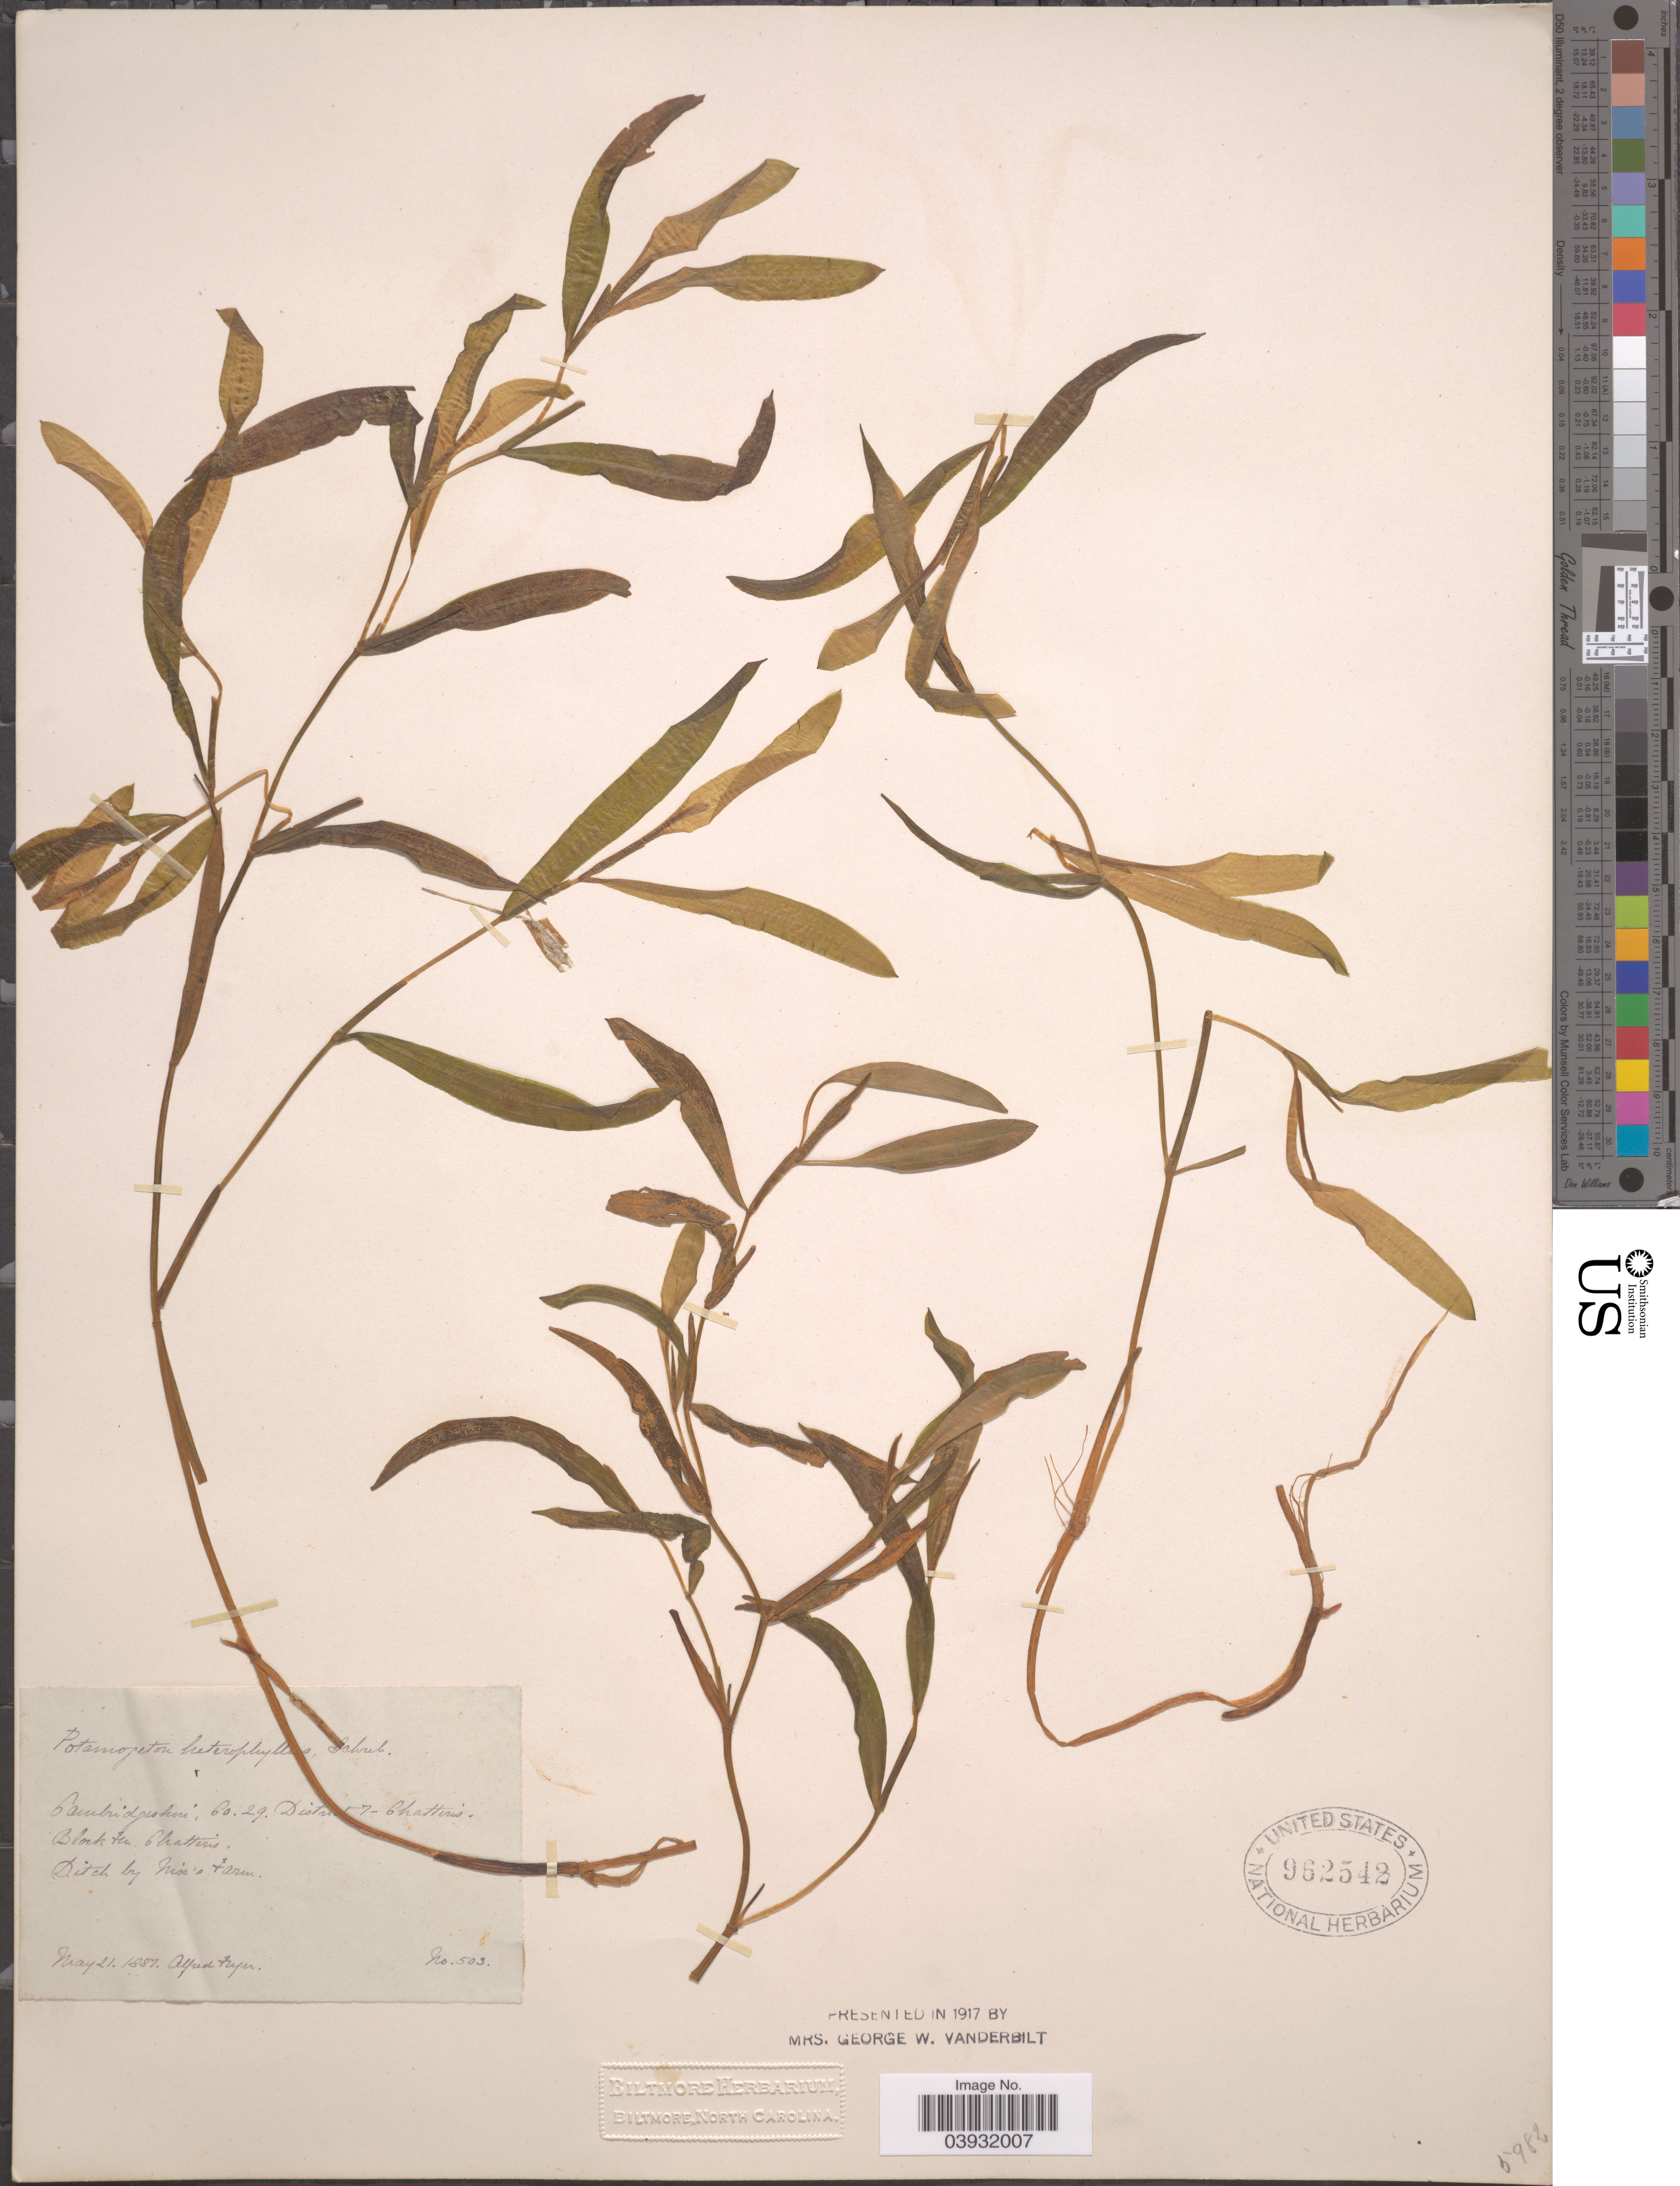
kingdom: Plantae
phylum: Tracheophyta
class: Liliopsida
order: Alismatales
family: Potamogetonaceae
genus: Potamogeton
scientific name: Potamogeton heterophyllus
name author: Schreb.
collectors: A. Fryer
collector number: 503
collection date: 1887-05-21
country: United Kingdom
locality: Cambridgeshire. District 7-Chatteris. Block Fin Chatteris. Ditch by Nise's Farm.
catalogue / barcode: US 962542